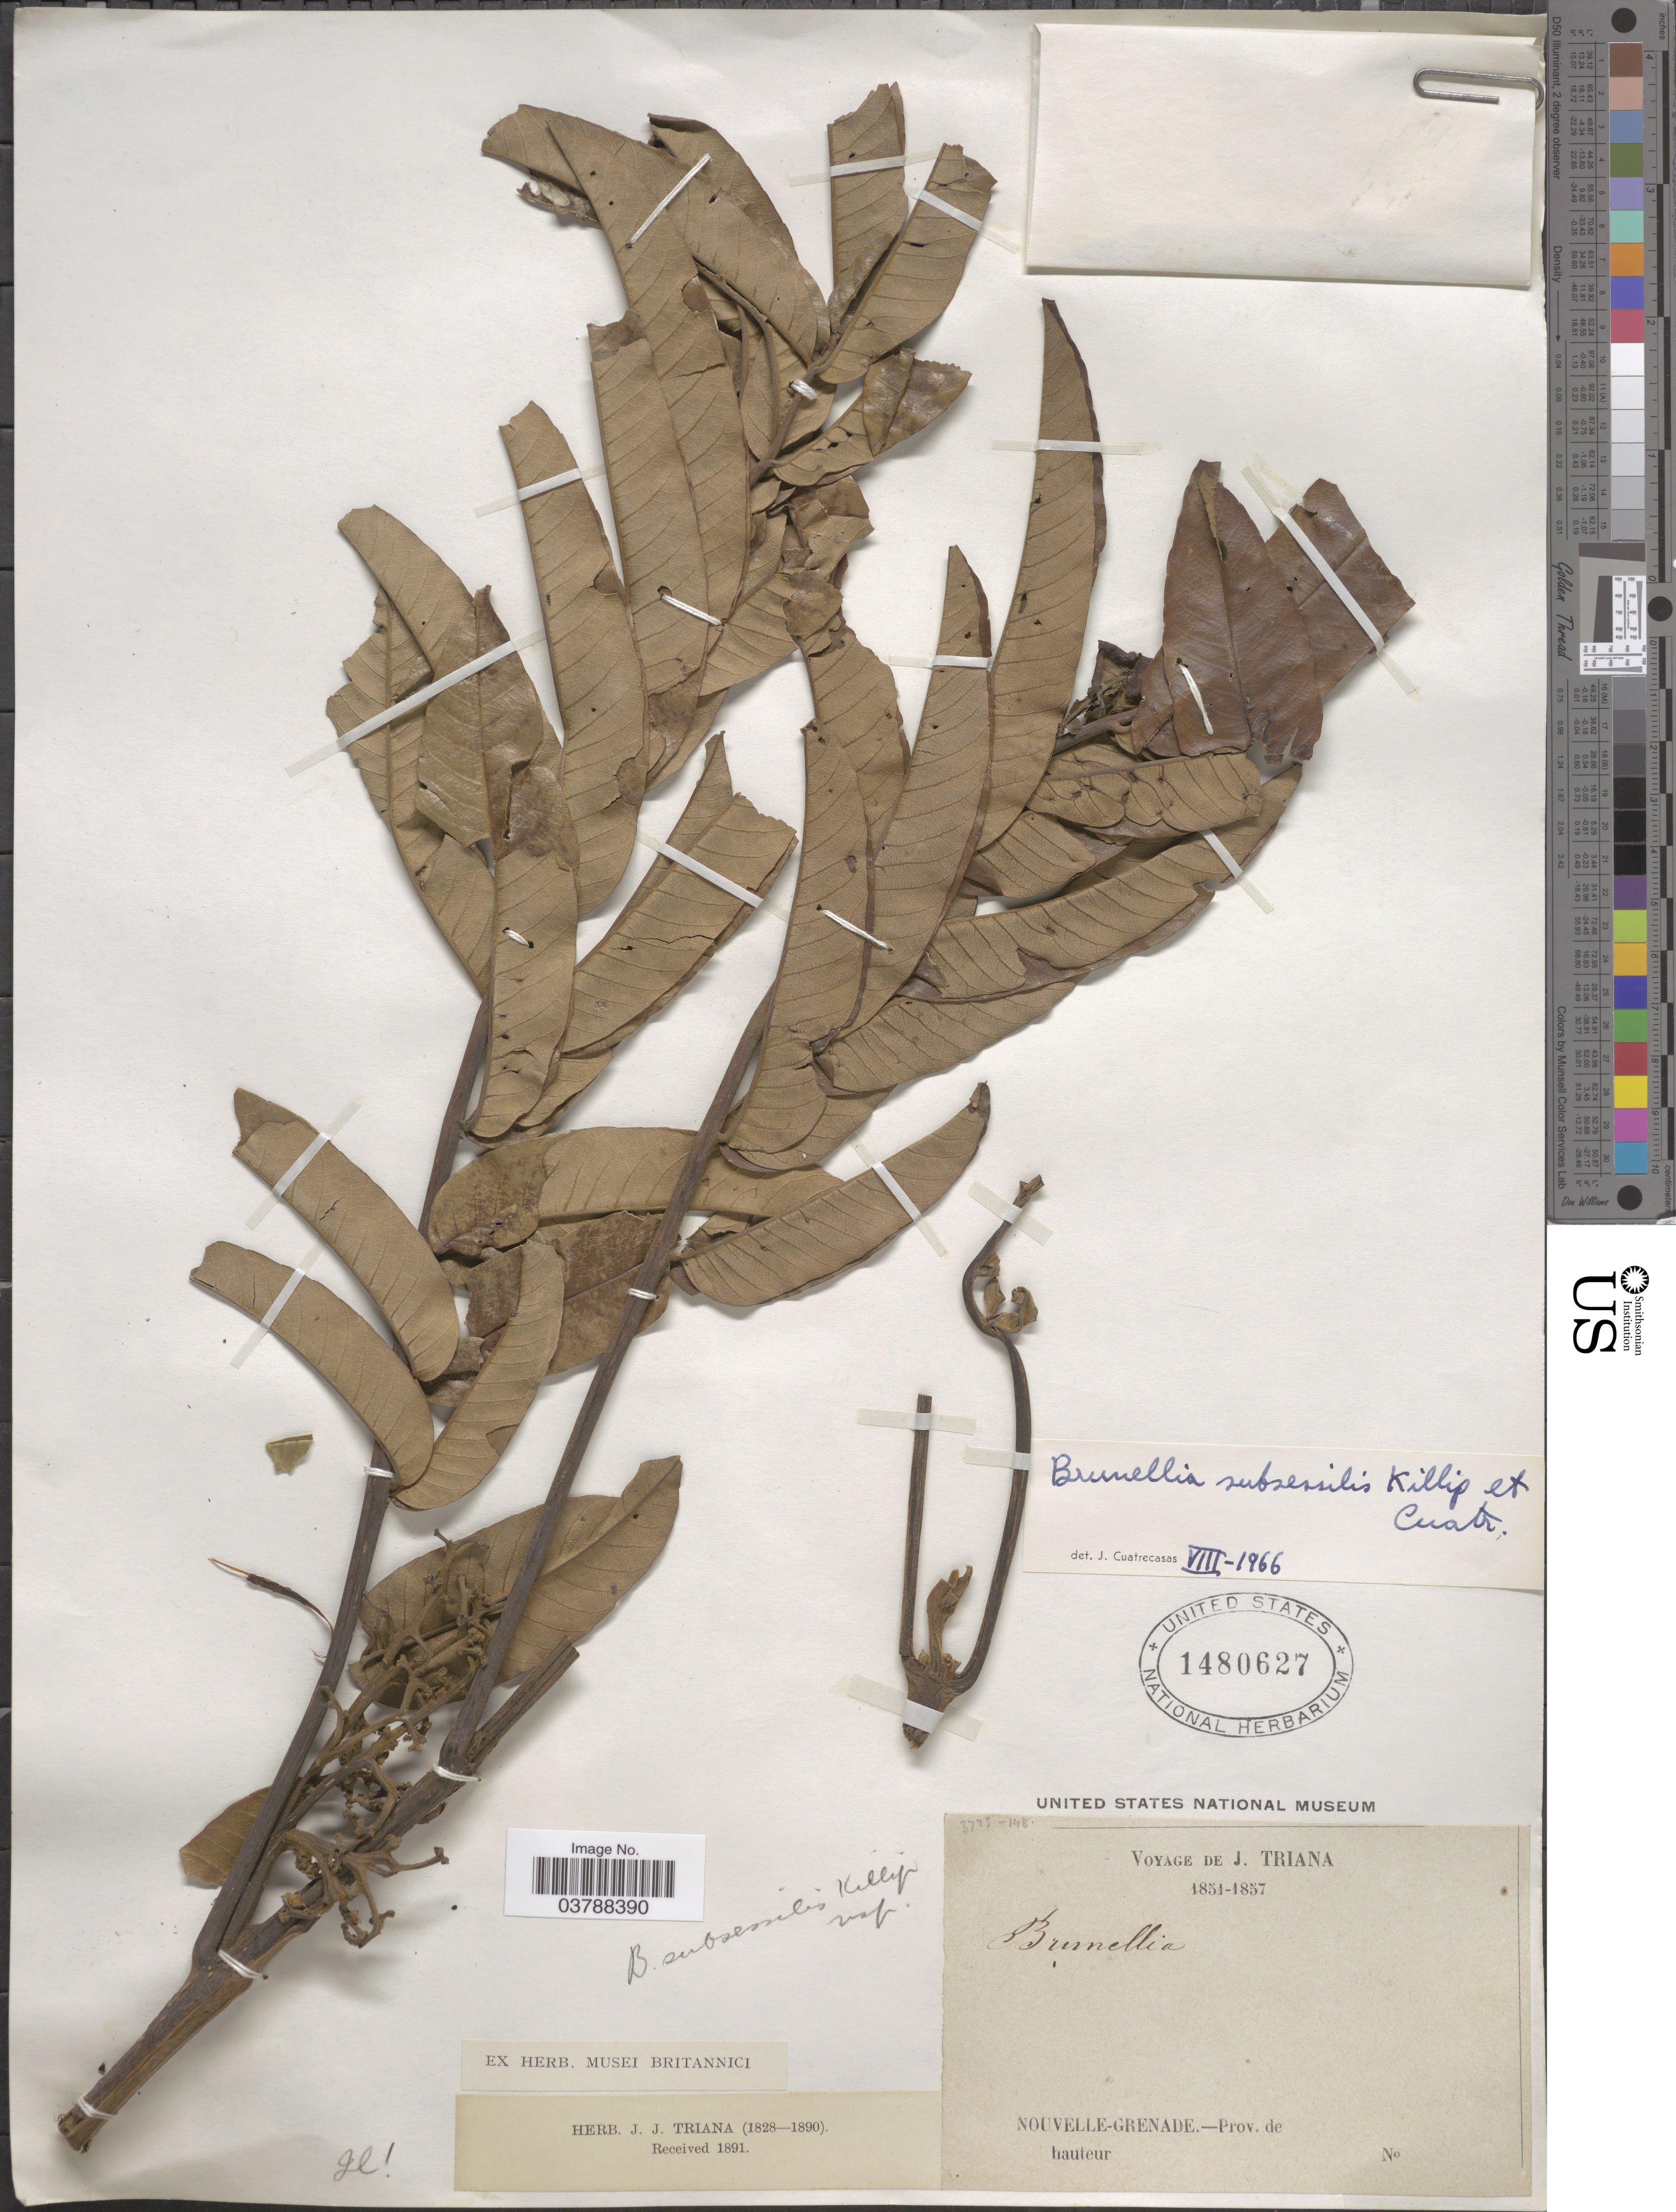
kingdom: Plantae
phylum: Tracheophyta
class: Magnoliopsida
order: Oxalidales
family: Brunelliaceae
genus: Brunellia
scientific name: Brunellia subsessilis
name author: Killip & Cuatrec.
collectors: J. J. Triana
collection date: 1851/1857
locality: Nouvelle-Grenade.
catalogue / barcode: US 1480627